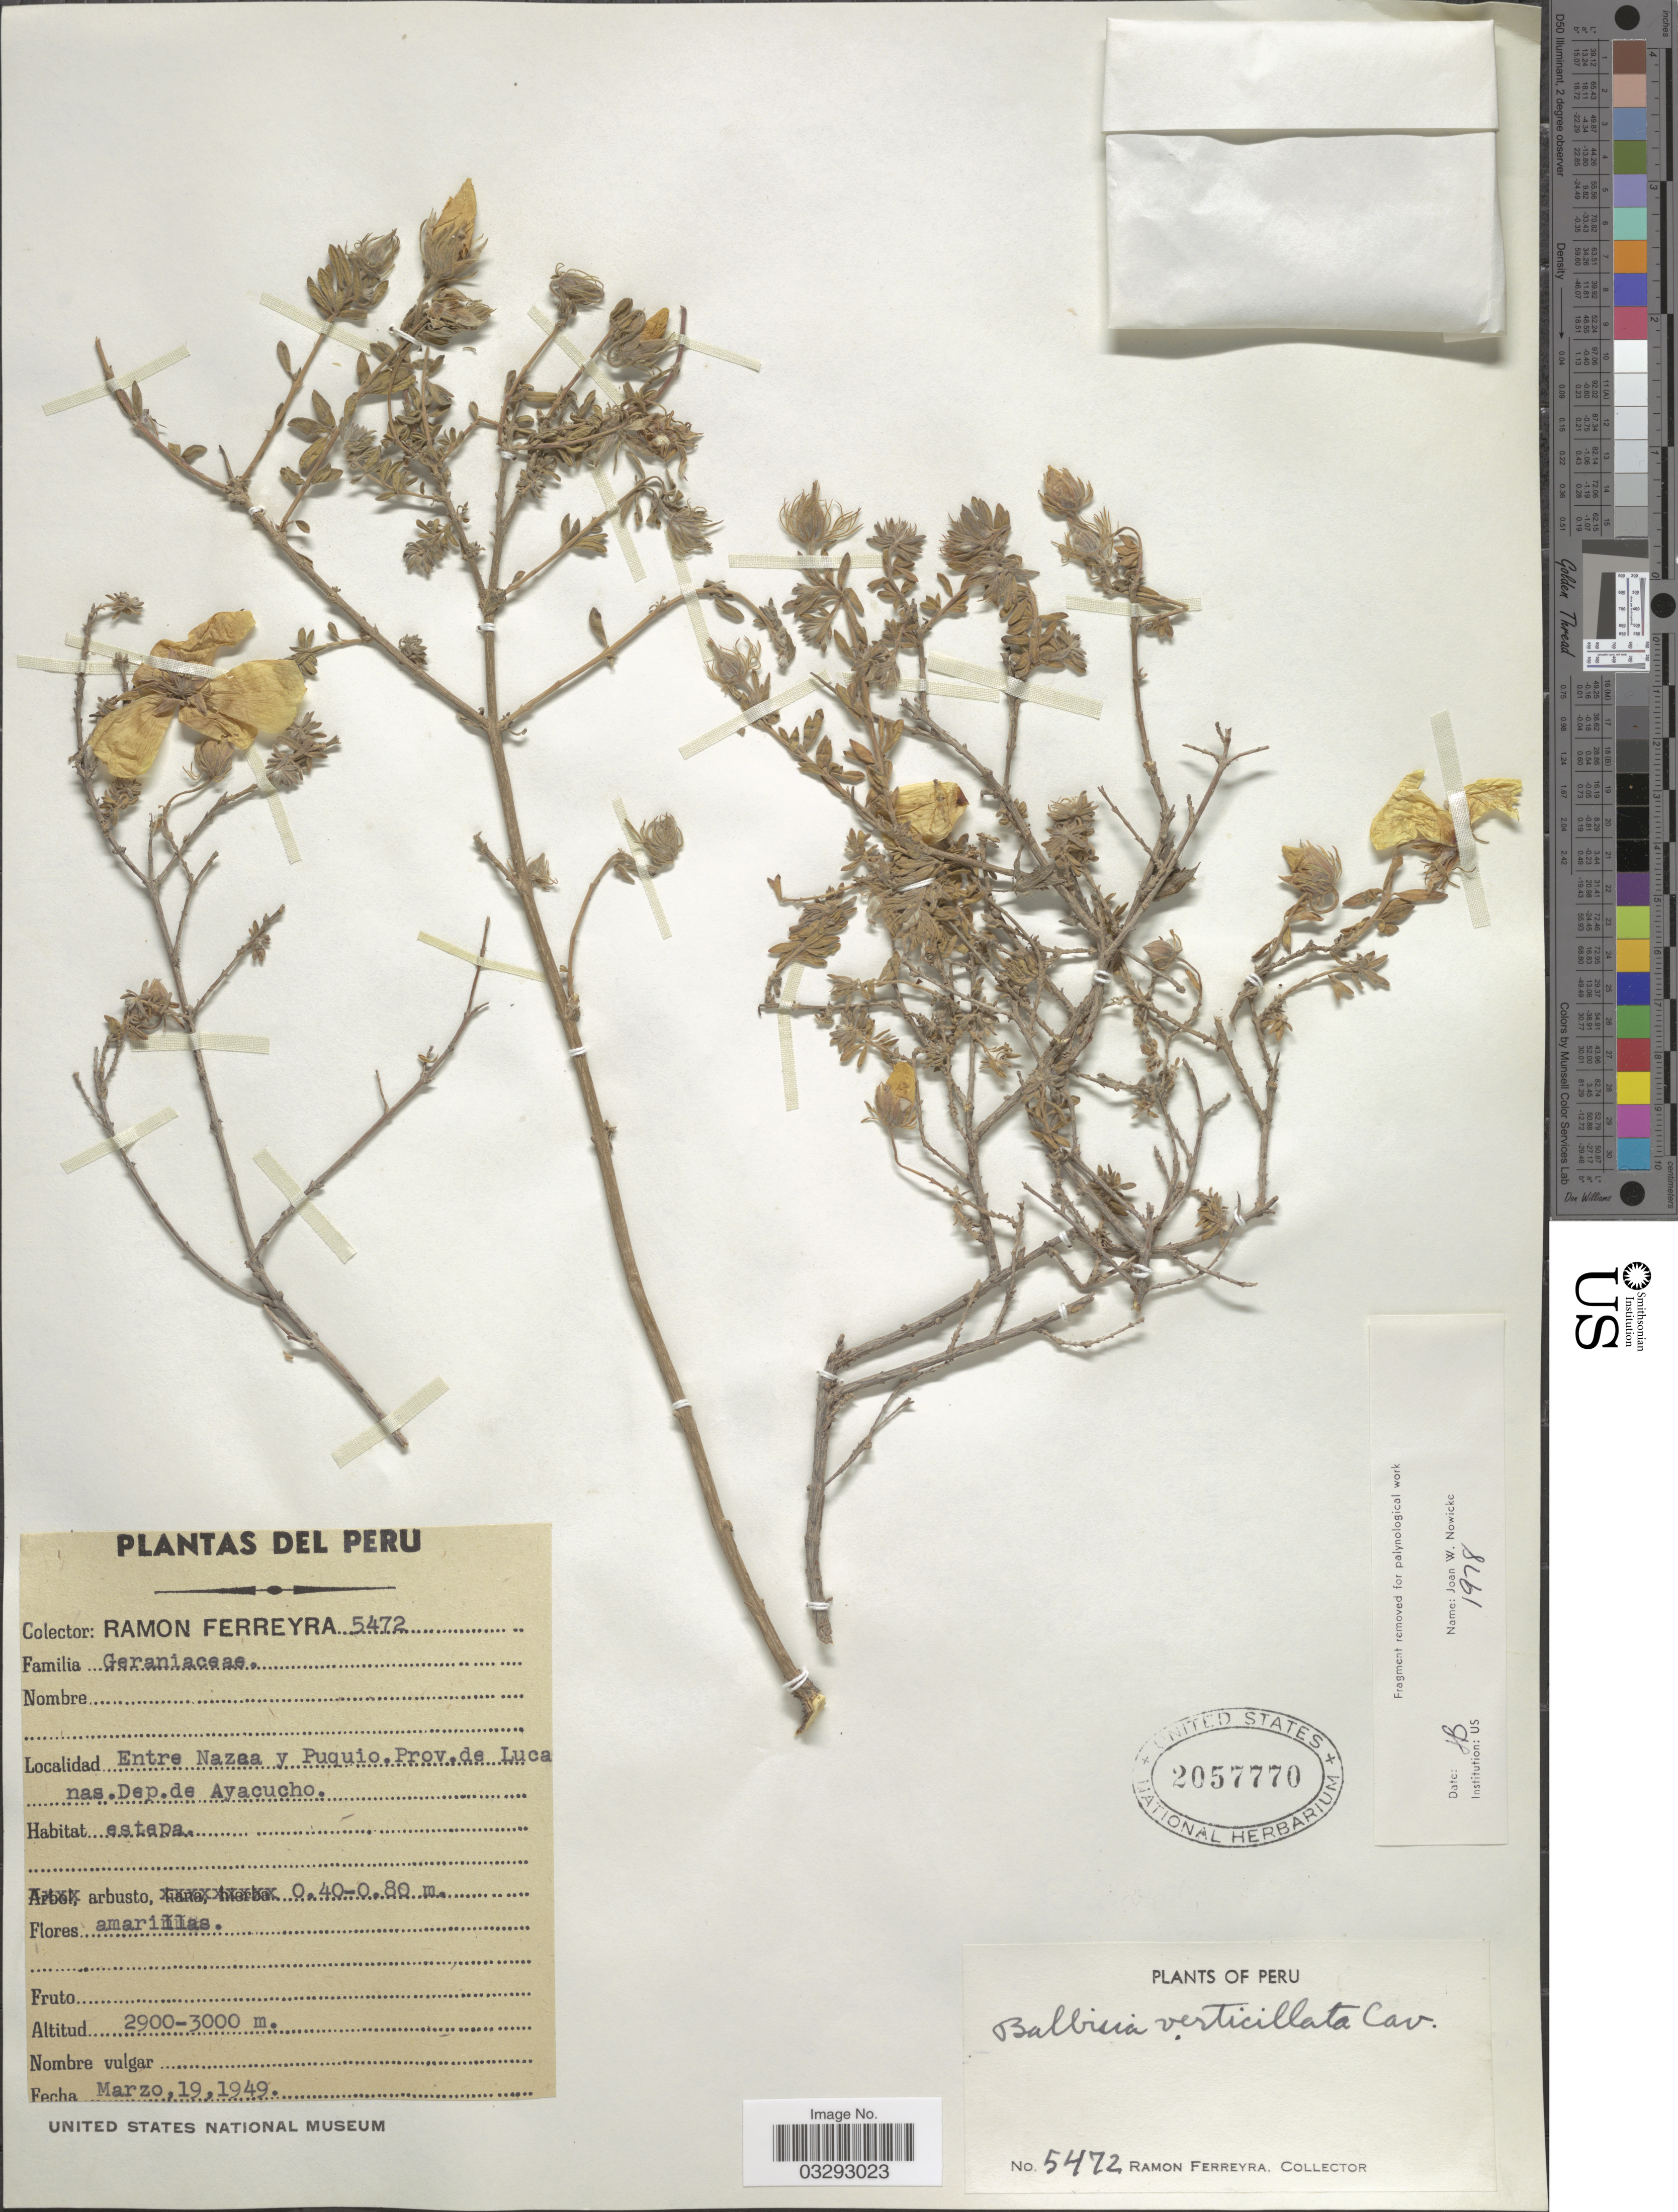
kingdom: Plantae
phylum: Tracheophyta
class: Magnoliopsida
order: Geraniales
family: Vivianiaceae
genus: Balbisia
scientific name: Balbisia verticillata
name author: Cav.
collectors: R. A. Ferreyra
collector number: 5472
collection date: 1949-03-19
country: Peru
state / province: Ayacucho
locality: Entre Nazca y Puquio. Prov. de Lucanas. Dep. de Ayacucho.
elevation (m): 2900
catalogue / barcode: US 2057770